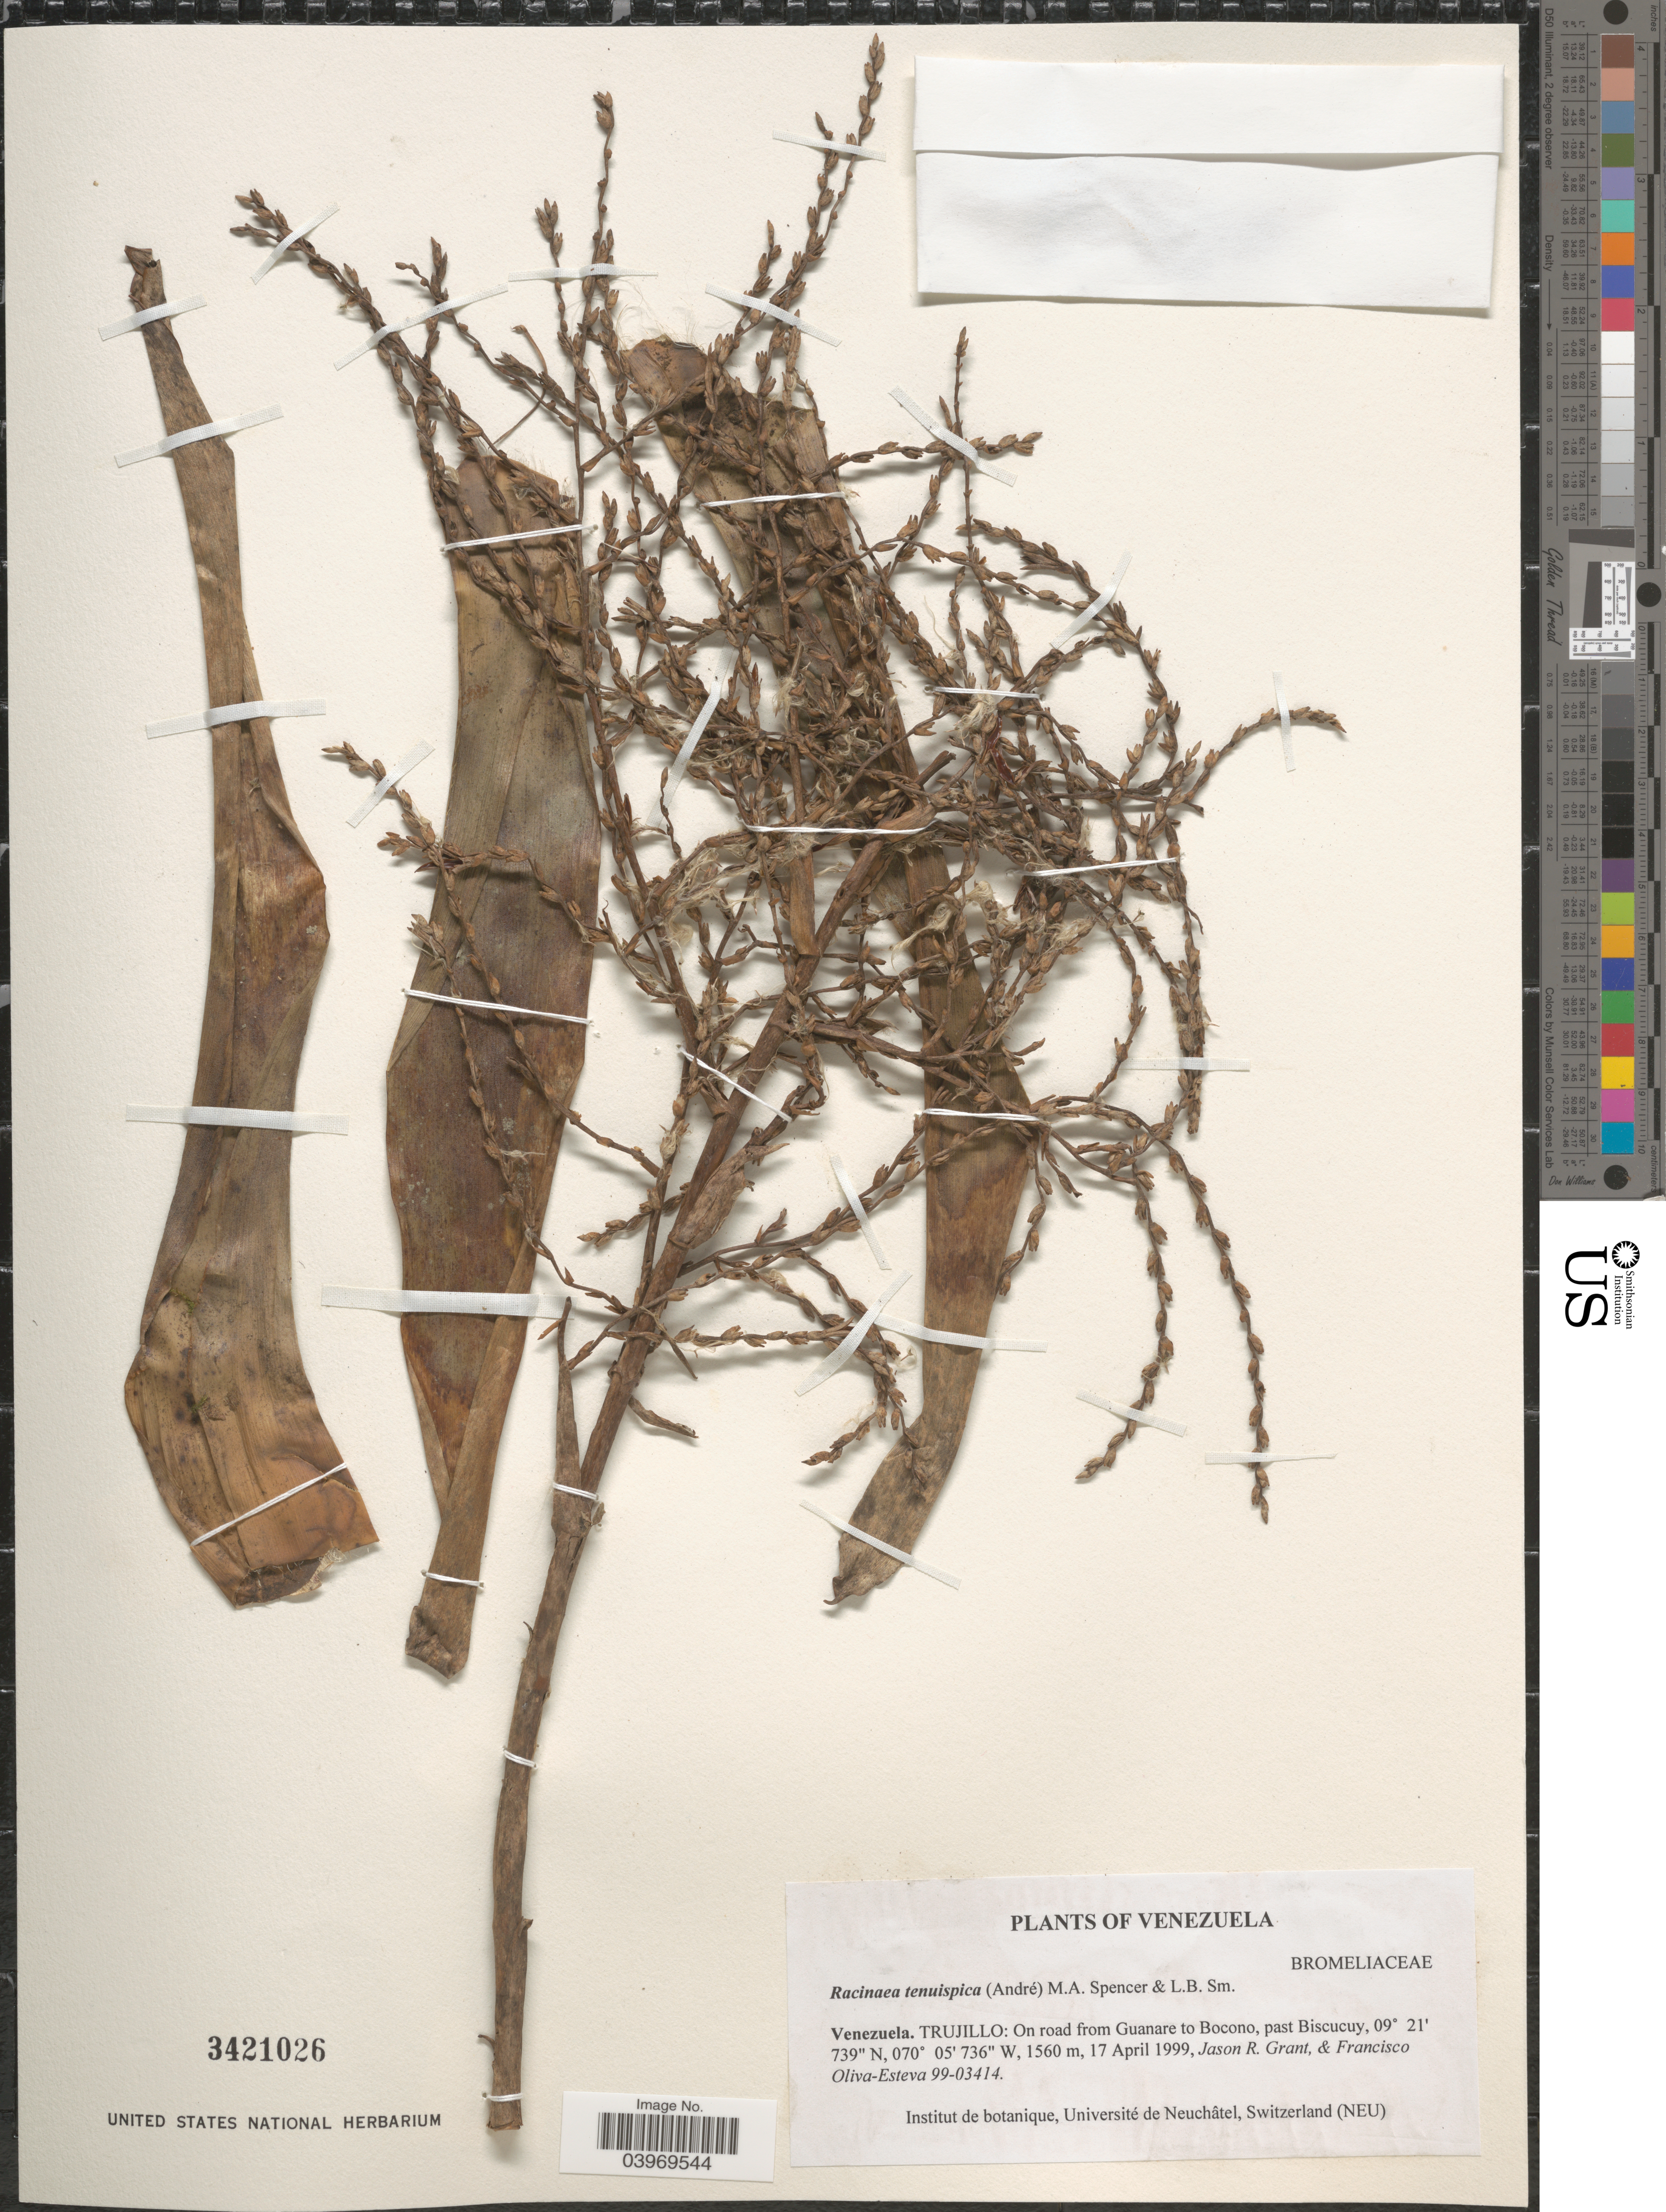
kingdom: Plantae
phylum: Tracheophyta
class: Liliopsida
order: Poales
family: Bromeliaceae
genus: Racinaea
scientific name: Racinaea tenuispica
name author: (André) M.A. Spencer & L.B. Sm.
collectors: J. R. Grant & F. Oliva-Esteva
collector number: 99-03414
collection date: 1999-04-17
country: Venezuela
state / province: Trujillo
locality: On road from Guanare to Bocono, past Biscucuy.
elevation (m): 1560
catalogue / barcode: US 3421026